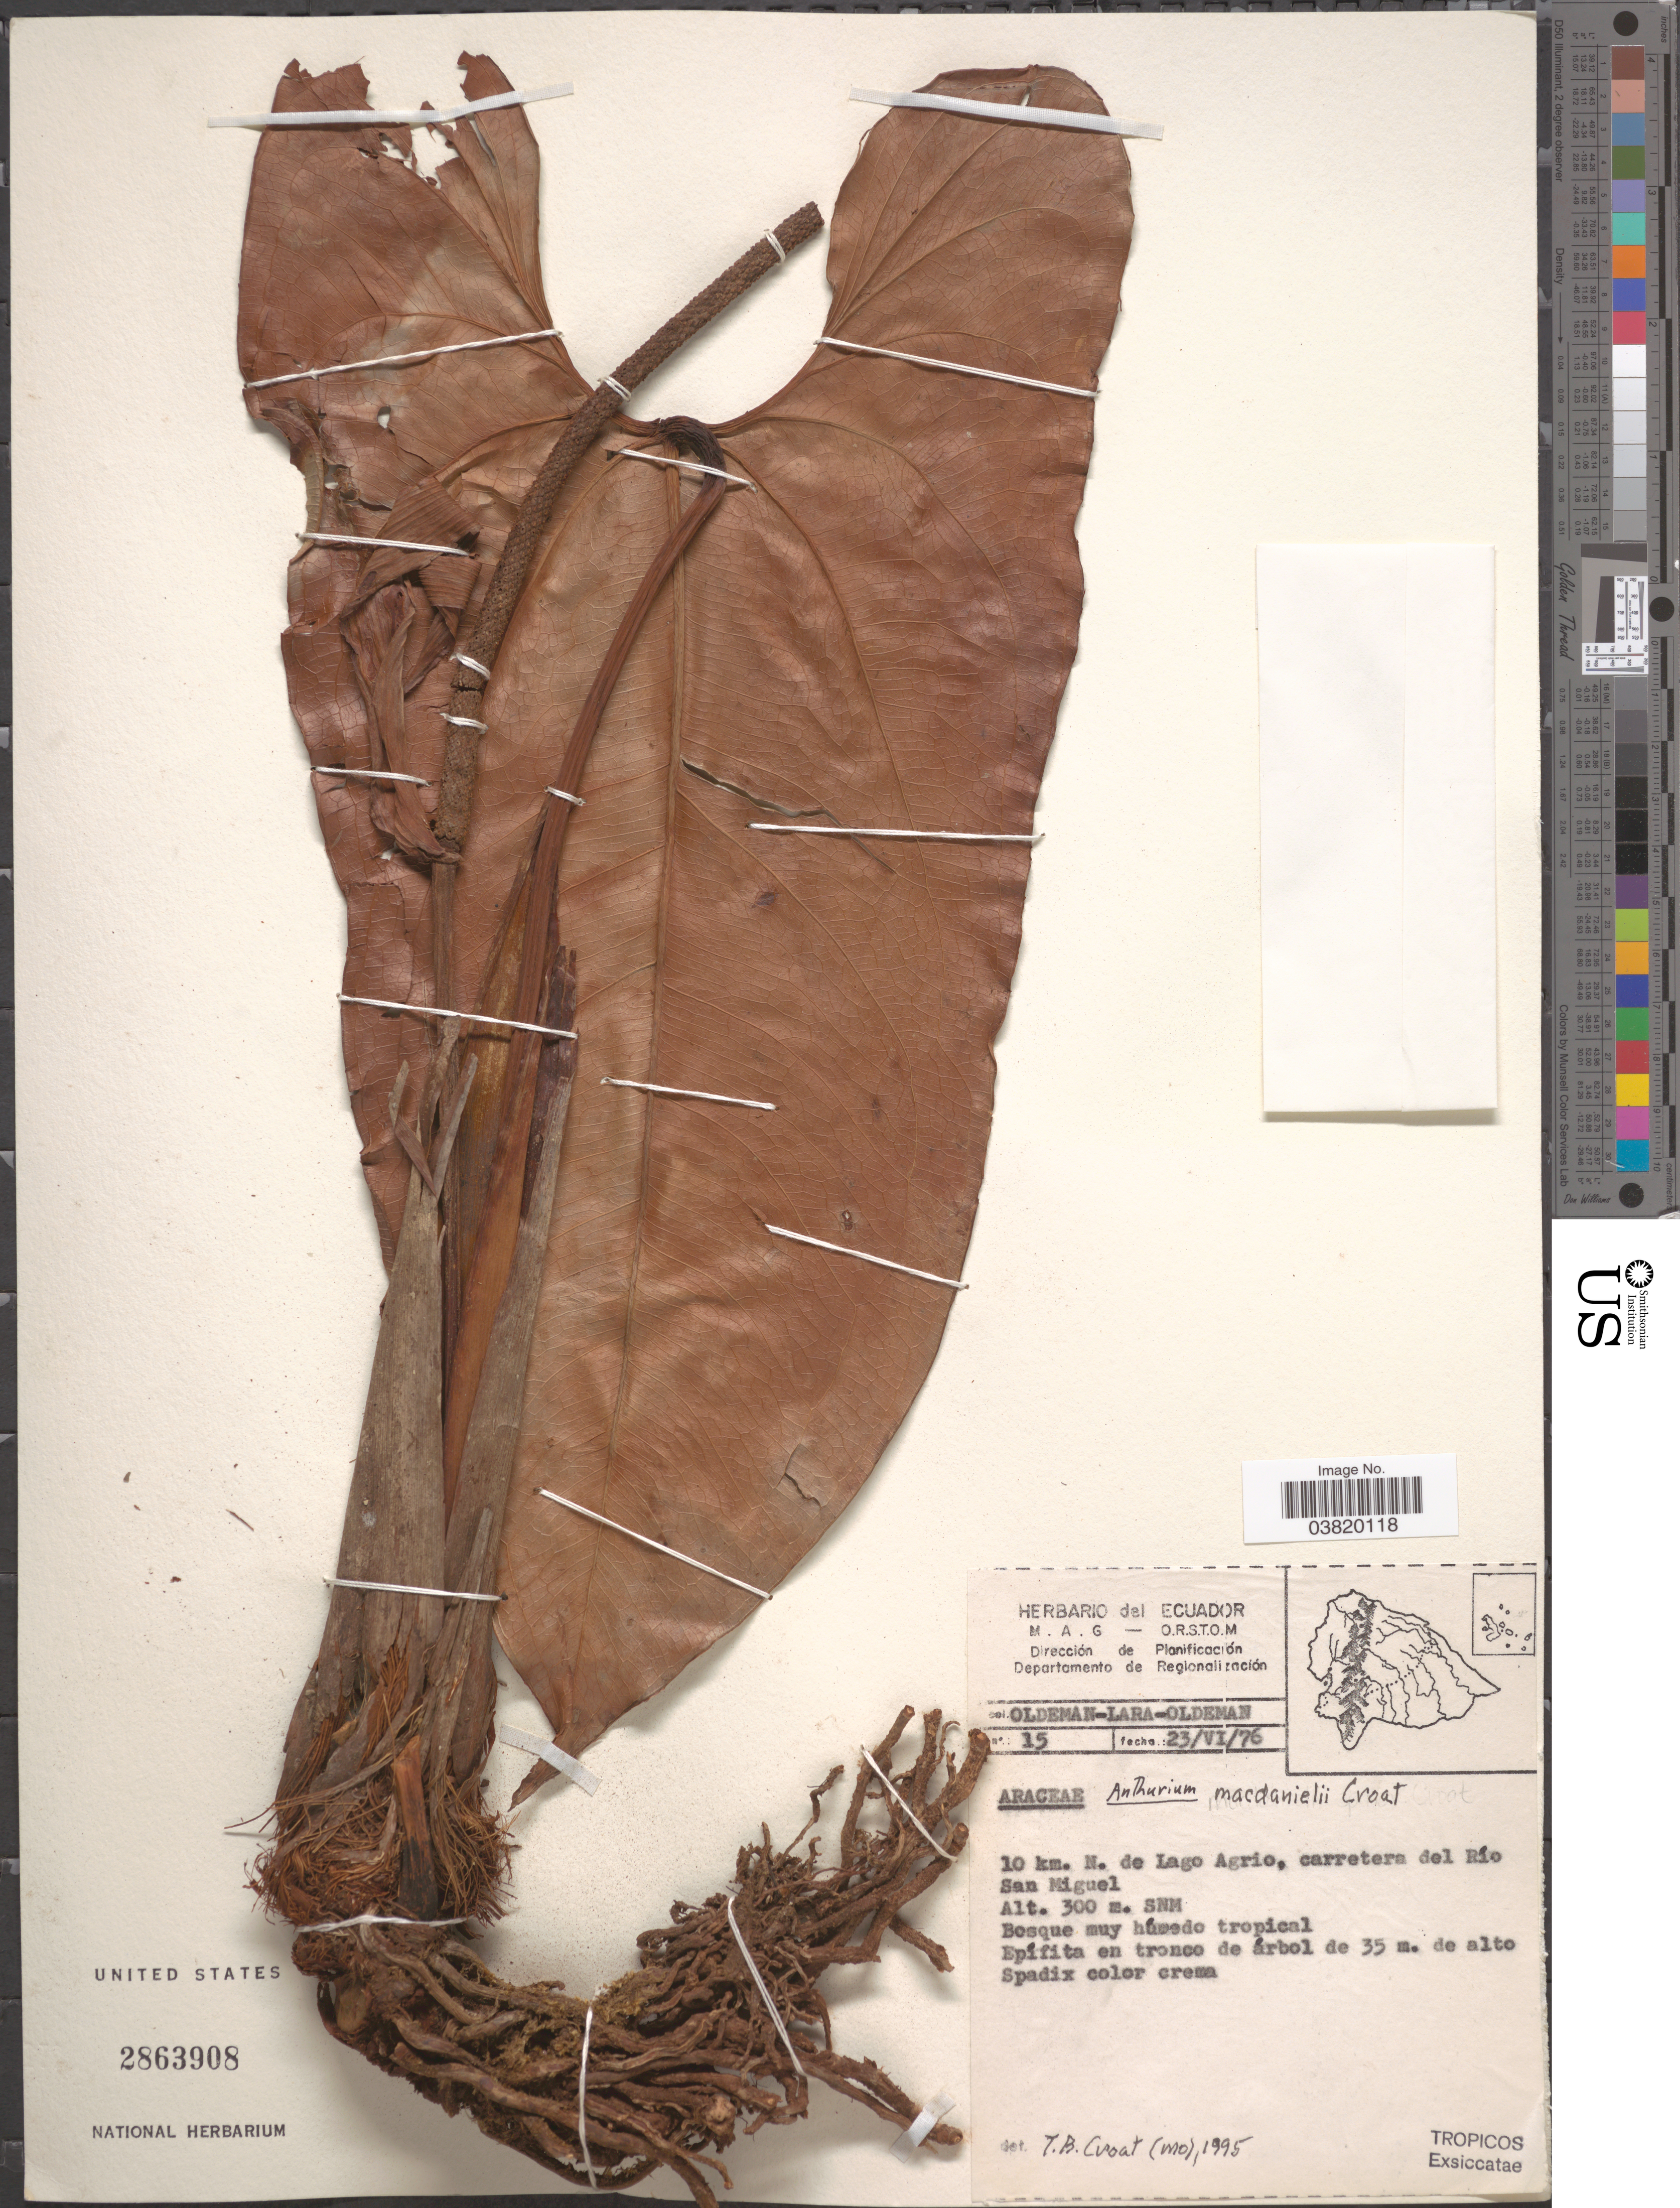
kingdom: Plantae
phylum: Tracheophyta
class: Liliopsida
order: Alismatales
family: Araceae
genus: Anthurium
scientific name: Anthurium macdanielii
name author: Croat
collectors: Oldeman-Lara-Oldeman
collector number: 15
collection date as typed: Transcribed d/m/y: 23/6/76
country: Ecuador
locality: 10 km. N. de Lago Agrio, carretera del Río San Miguel.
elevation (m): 300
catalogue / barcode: US 2863908